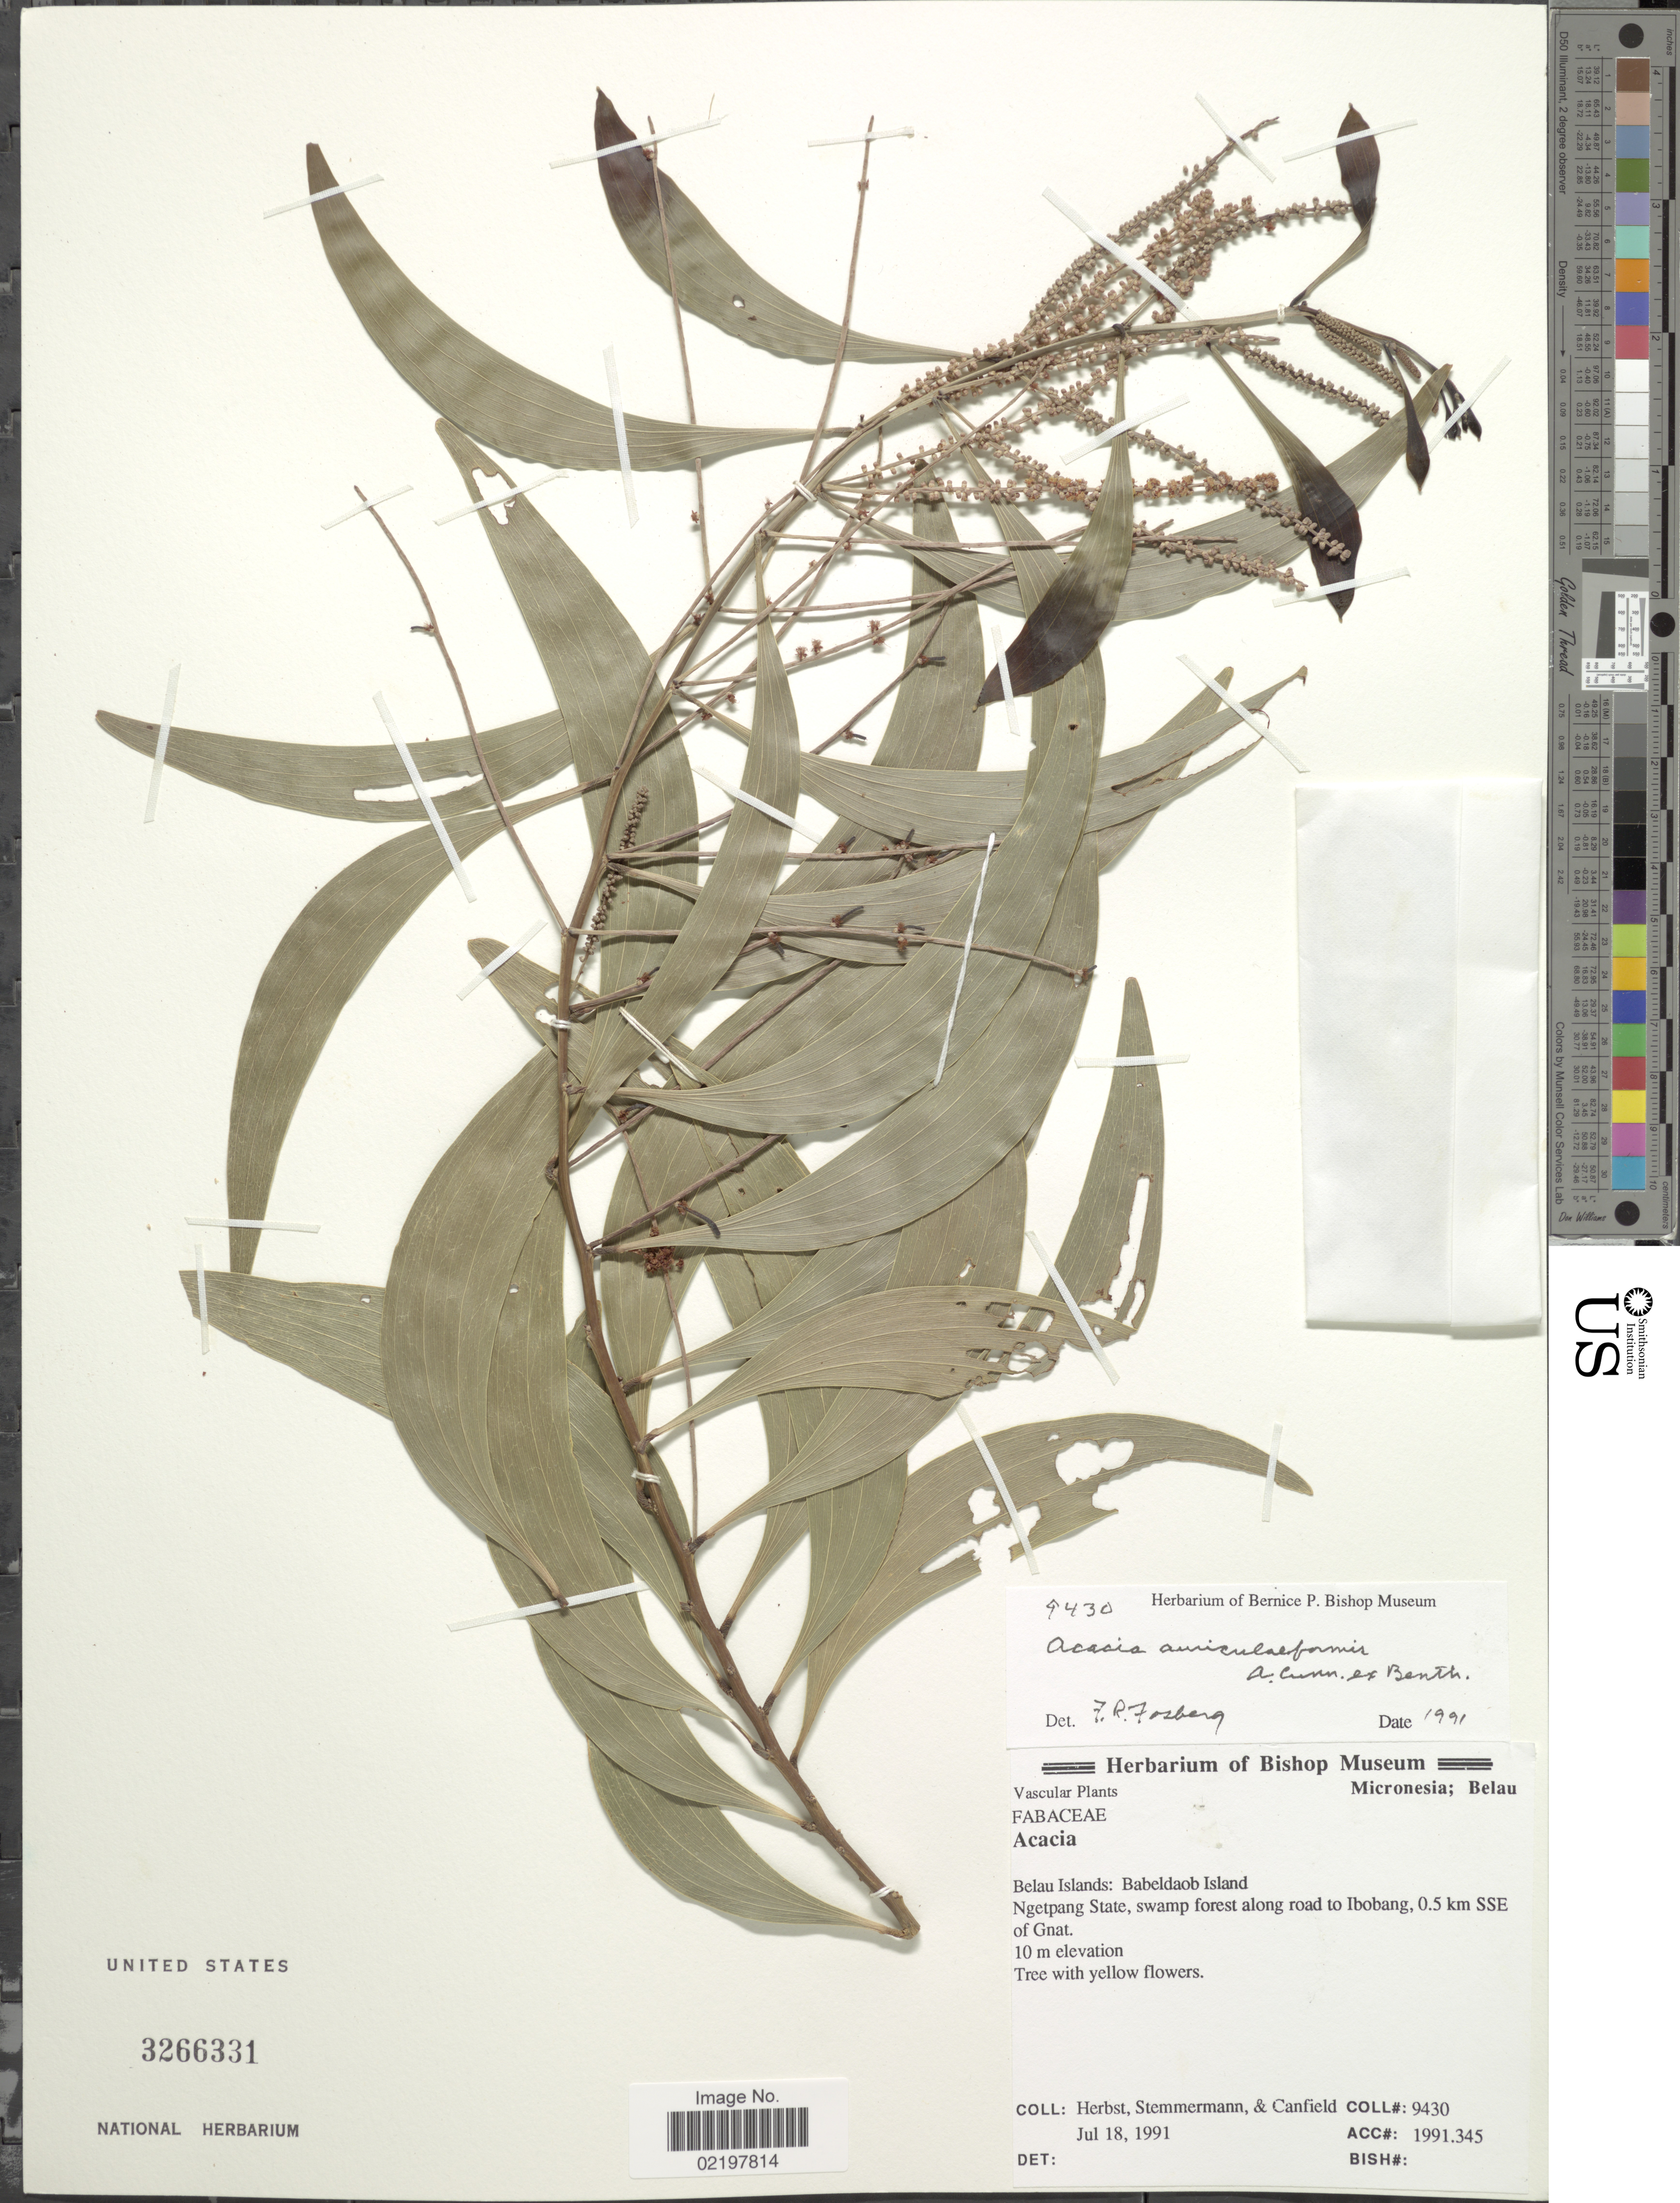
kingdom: Plantae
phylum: Tracheophyta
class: Magnoliopsida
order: Fabales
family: Fabaceae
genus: Acacia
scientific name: Acacia auriculiformis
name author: A. Cunn. ex Benth.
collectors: -. Herbst, -. Stemmermann & -. Canfield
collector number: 9430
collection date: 1991-07-18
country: Palau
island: Babeldaob [Babelthuap]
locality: Belau Islands: Babeldaob Island: Ngetpang State, swamp forest along road to Ibobang, 0.5 km SSE of Gnat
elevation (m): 10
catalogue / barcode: US 3266331